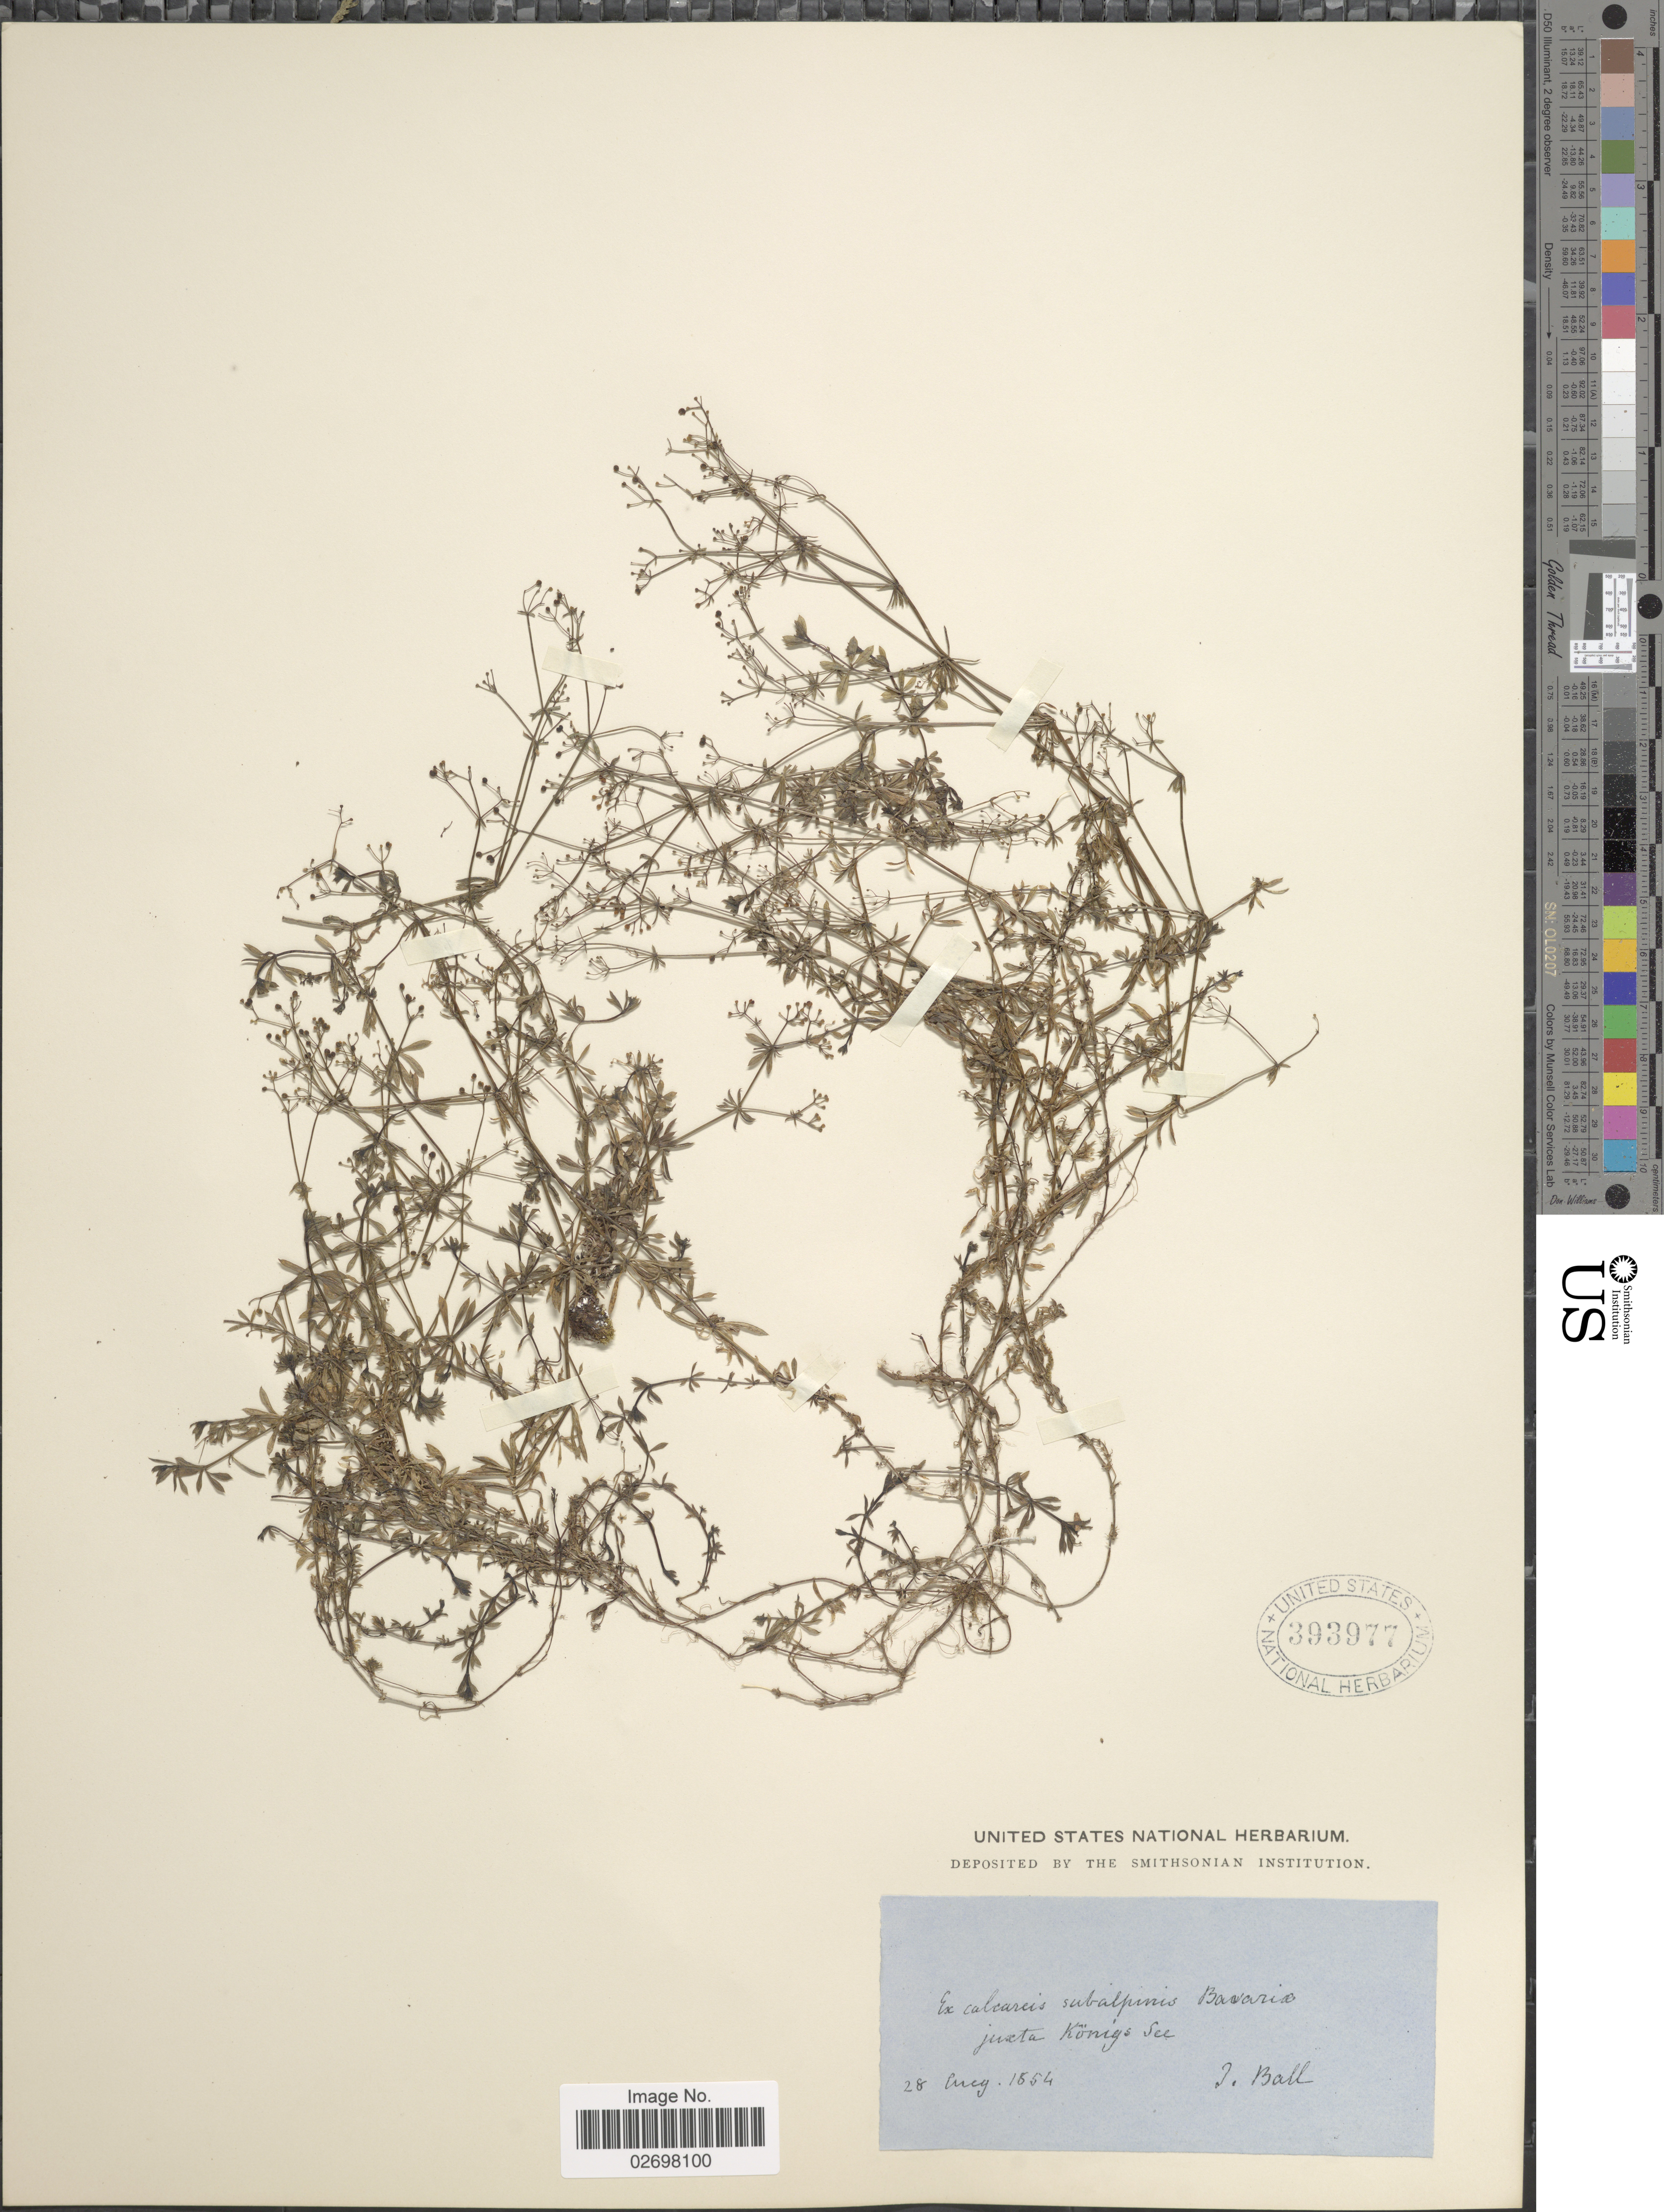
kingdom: Plantae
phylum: Tracheophyta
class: Magnoliopsida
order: Gentianales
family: Rubiaceae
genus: Galium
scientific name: Galium sp.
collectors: J. Ball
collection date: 1854-08-28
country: Germany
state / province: Bayern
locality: Calcareis subalpinis Bavaria juxta Königs See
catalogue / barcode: US 393977